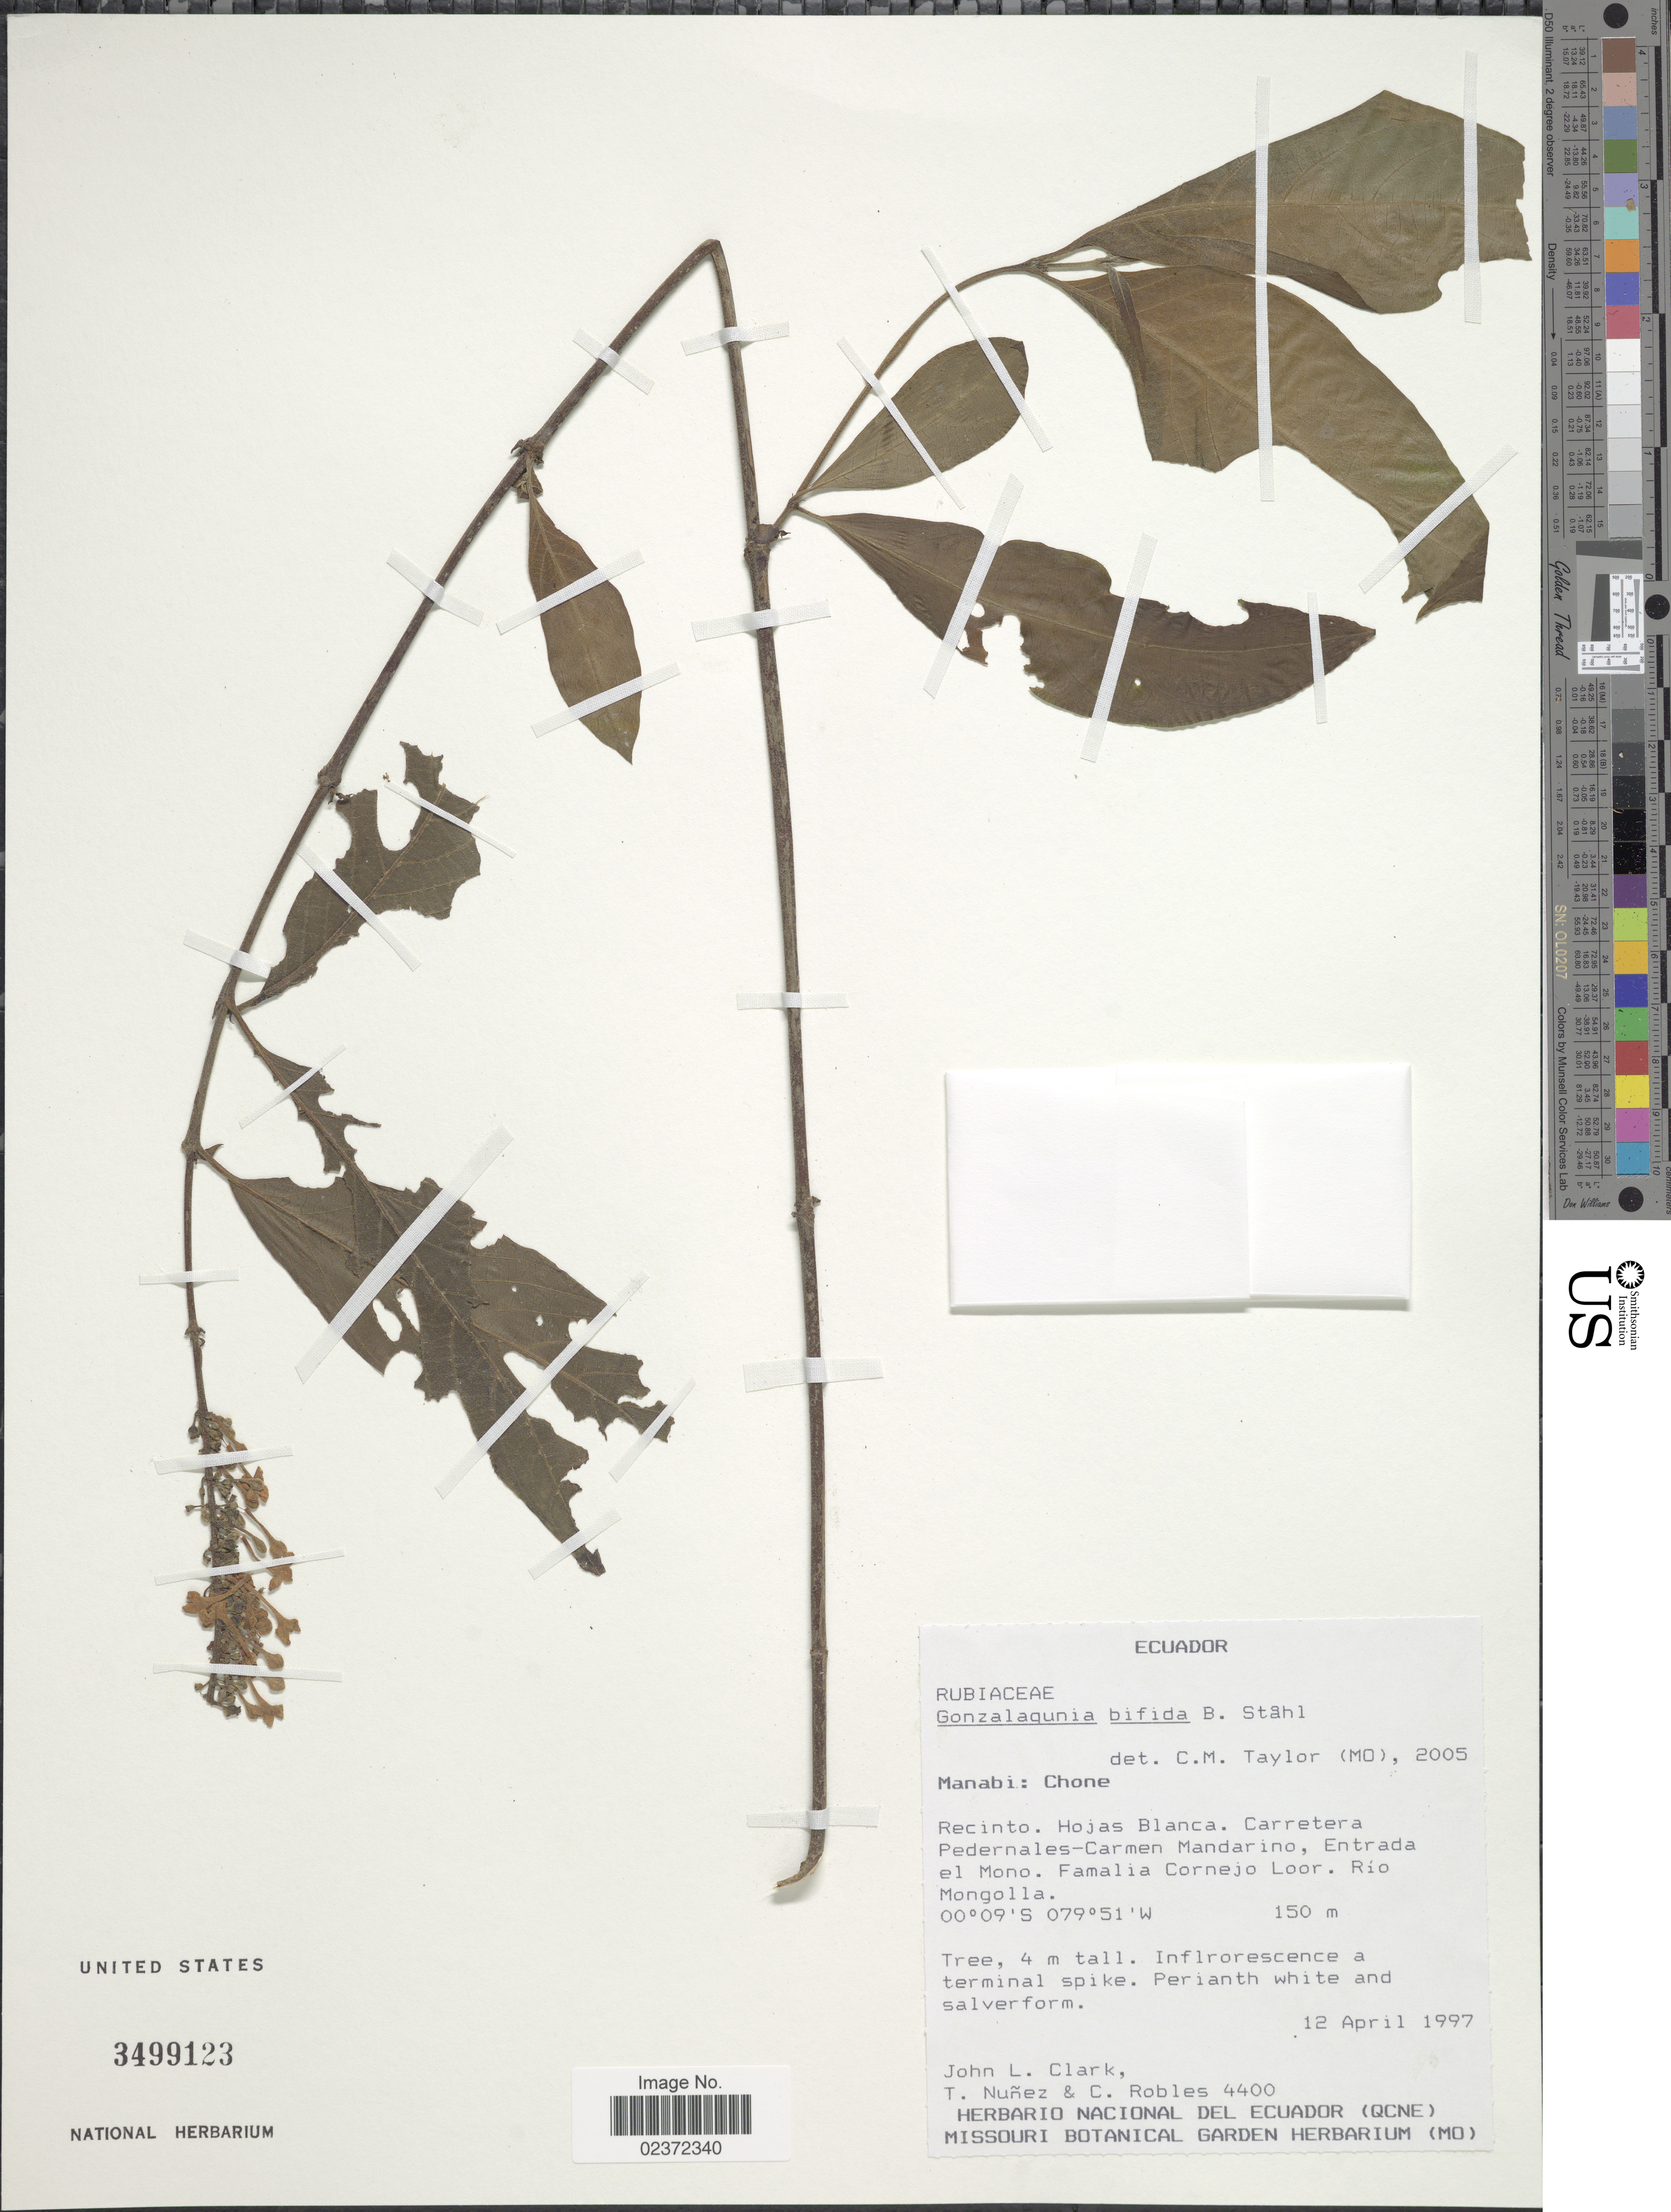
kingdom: Plantae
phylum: Tracheophyta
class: Magnoliopsida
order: Gentianales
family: Rubiaceae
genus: Gonzalagunia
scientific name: Gonzalagunia bifida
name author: B. Ståhl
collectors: J. L. Clark, T. Núñez & C. Robles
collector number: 4400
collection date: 1997-04-12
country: Ecuador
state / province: Manabí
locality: Chone, Recinto, Hojas Blanca, Carretera Pedernales-Carmen Mandarino, Entrada el Mono, Famalia Cornejo Loor, Rio Mongolla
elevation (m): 150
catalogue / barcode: US 3499123